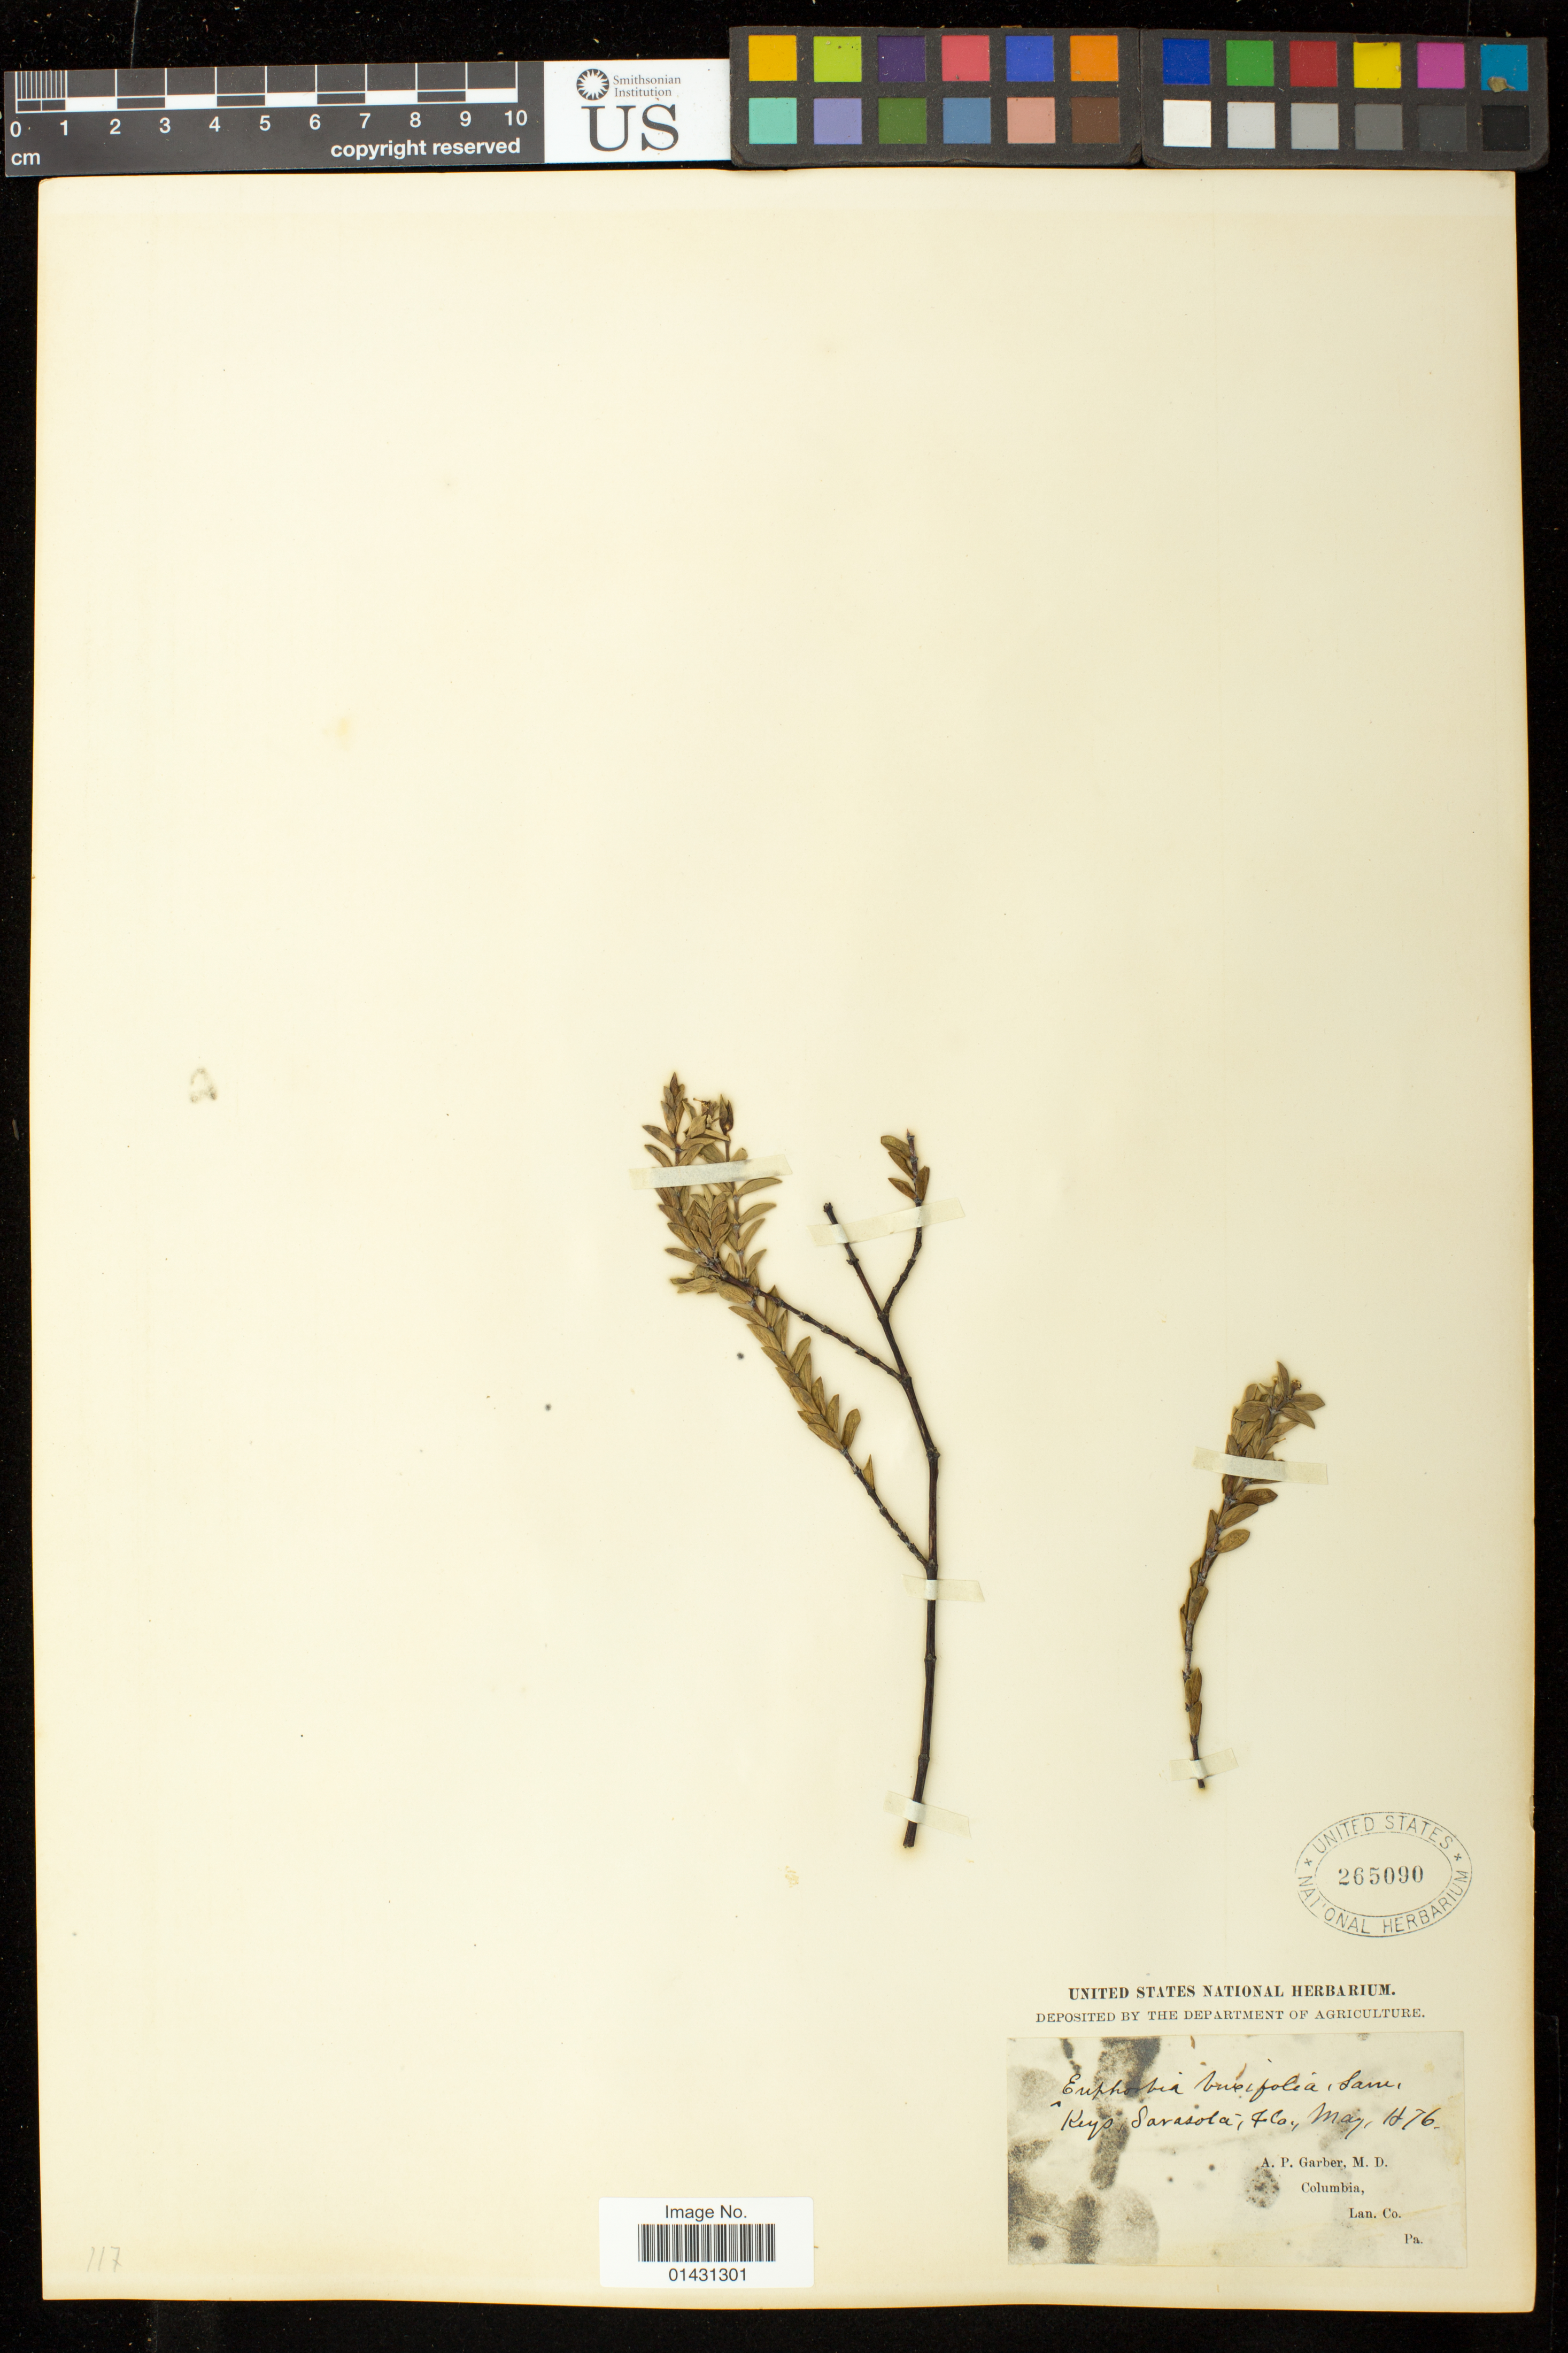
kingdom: Plantae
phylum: Tracheophyta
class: Magnoliopsida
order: Malpighiales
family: Euphorbiaceae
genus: Euphorbia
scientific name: Euphorbia mesembryanthemifolia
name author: Jacq.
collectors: A. P. Garber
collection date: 1876-05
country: United States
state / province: Florida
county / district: Sarasota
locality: Keys, Sarasota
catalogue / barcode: US 265090